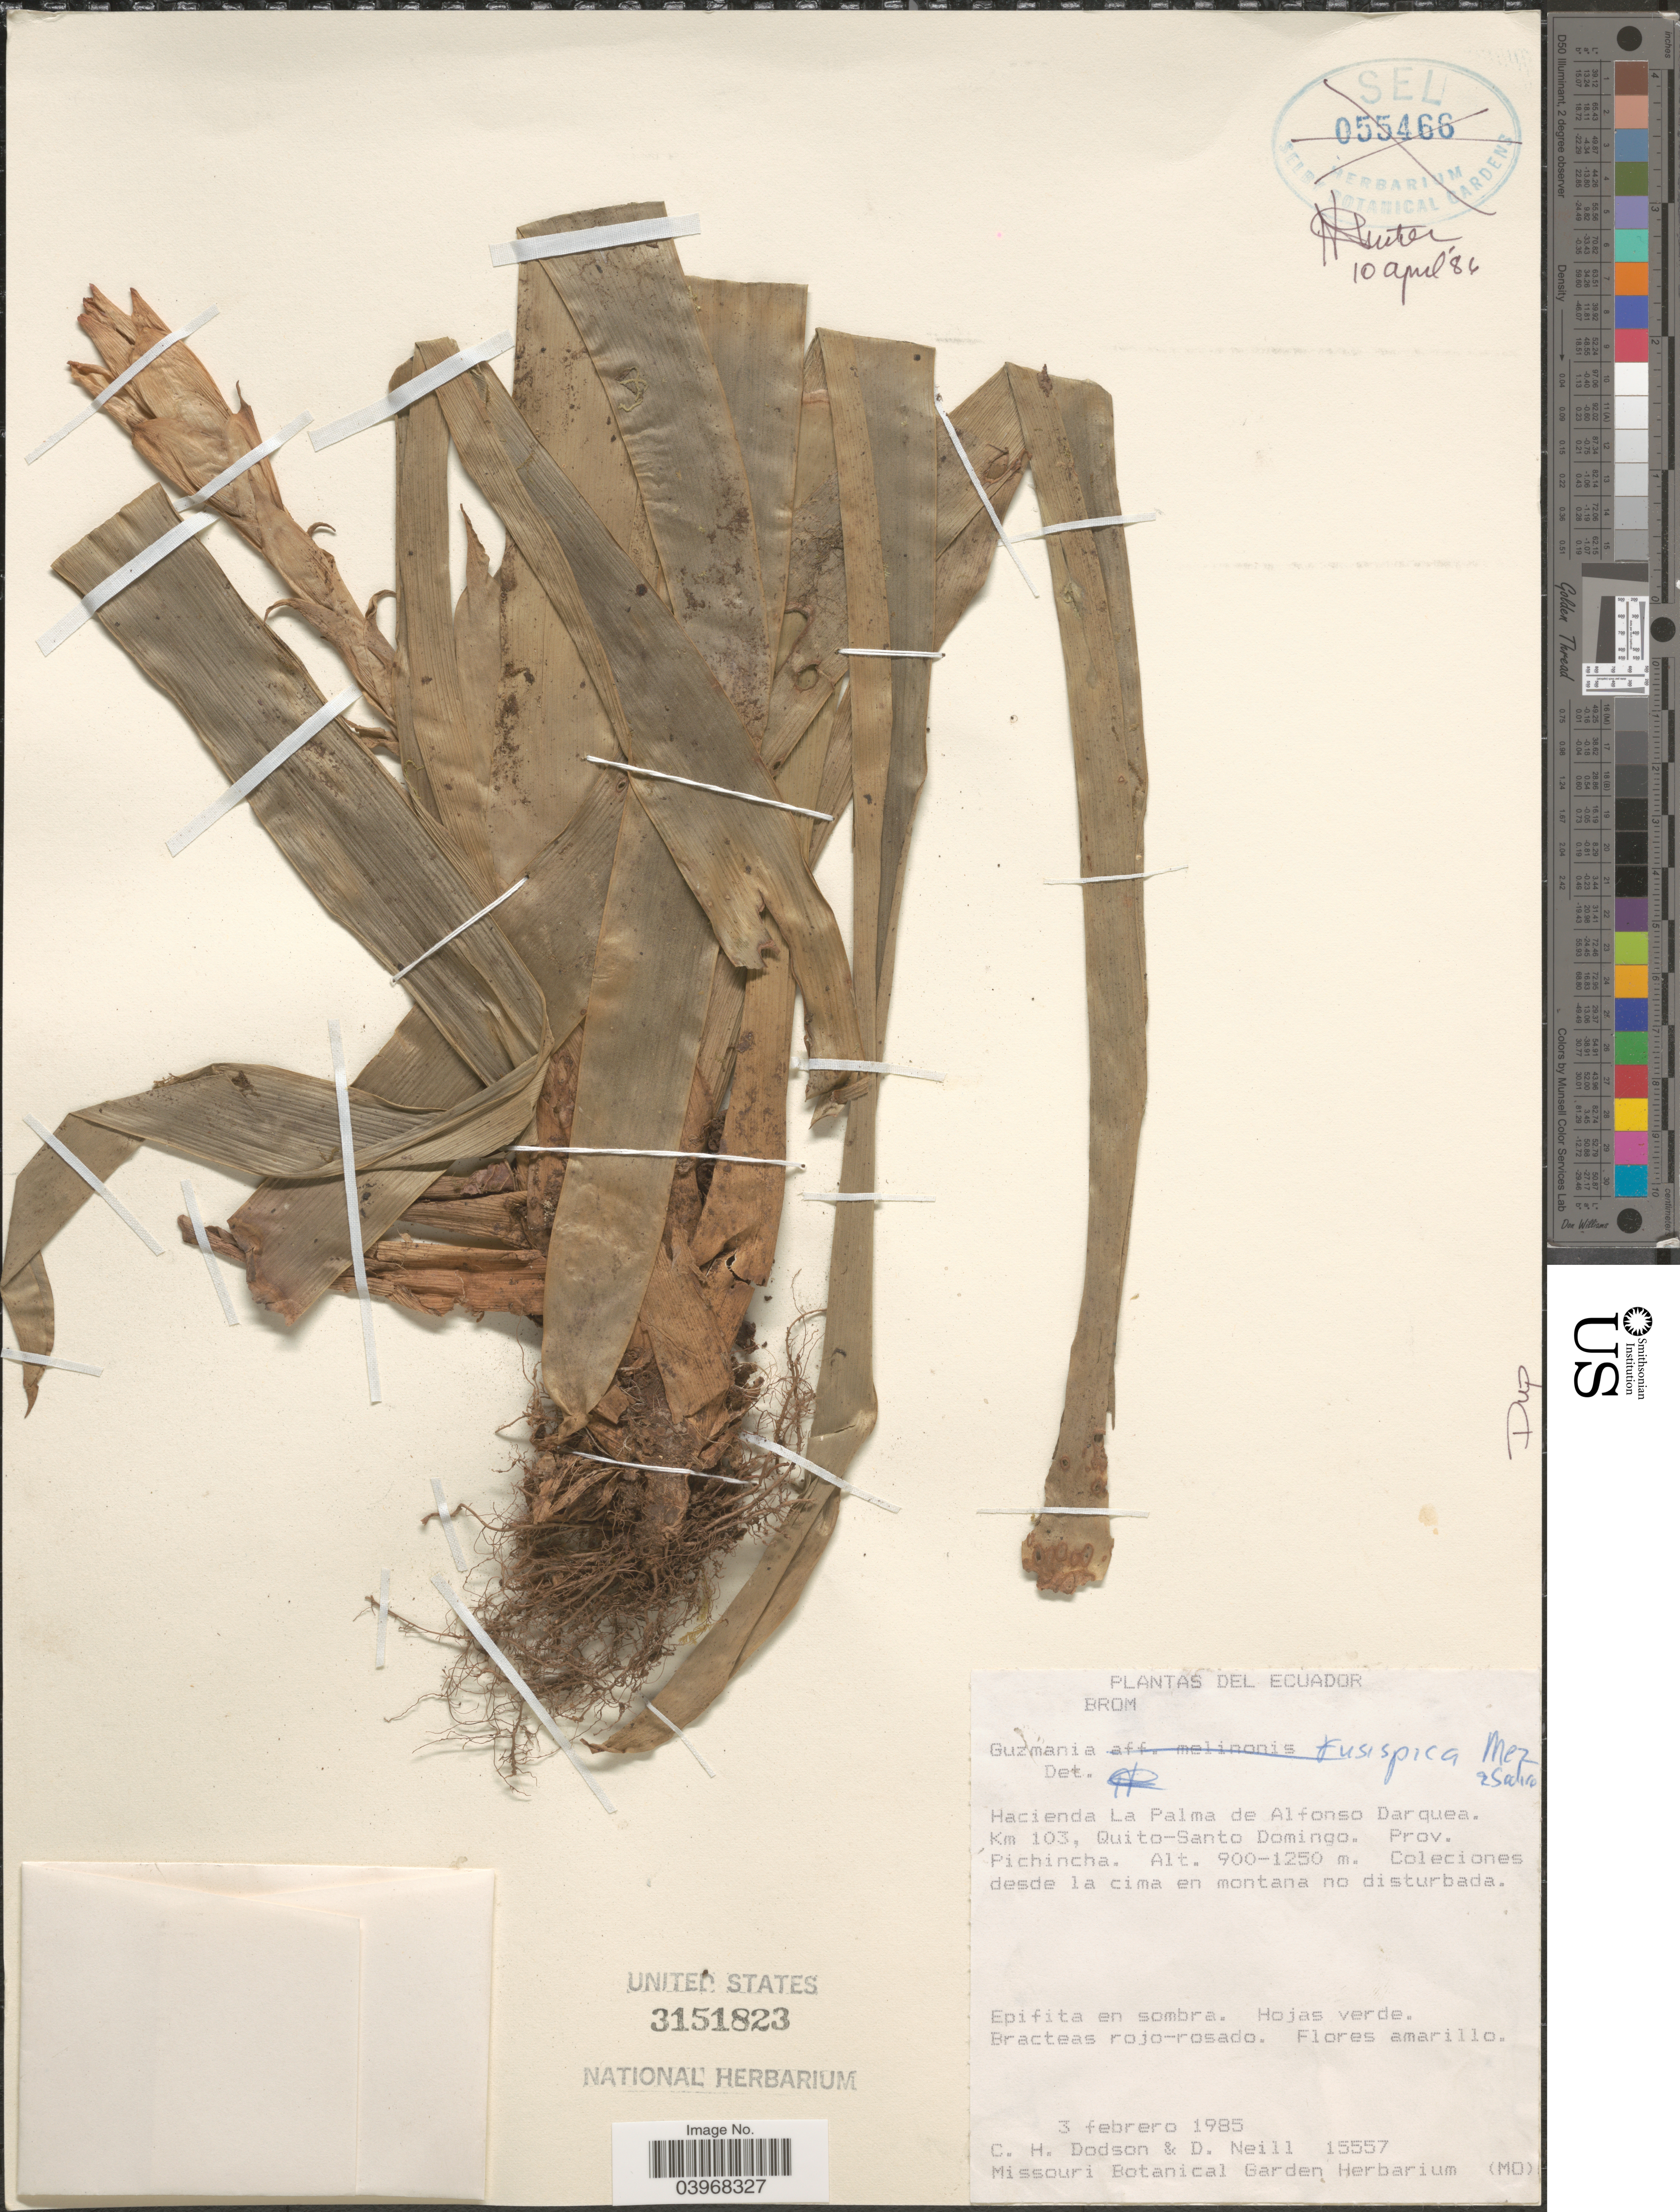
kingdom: Plantae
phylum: Tracheophyta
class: Liliopsida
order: Poales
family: Bromeliaceae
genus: Guzmania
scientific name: Guzmania fusispica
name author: Mez & Sodiro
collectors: C. H. Dodson & D. Neill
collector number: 15557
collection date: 1985-02-03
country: Ecuador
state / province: Pichincha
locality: Hacienda La Palma de Alfonso Darquea. Km 103, Quito-Santo Domingo.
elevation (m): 900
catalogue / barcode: US 3151823